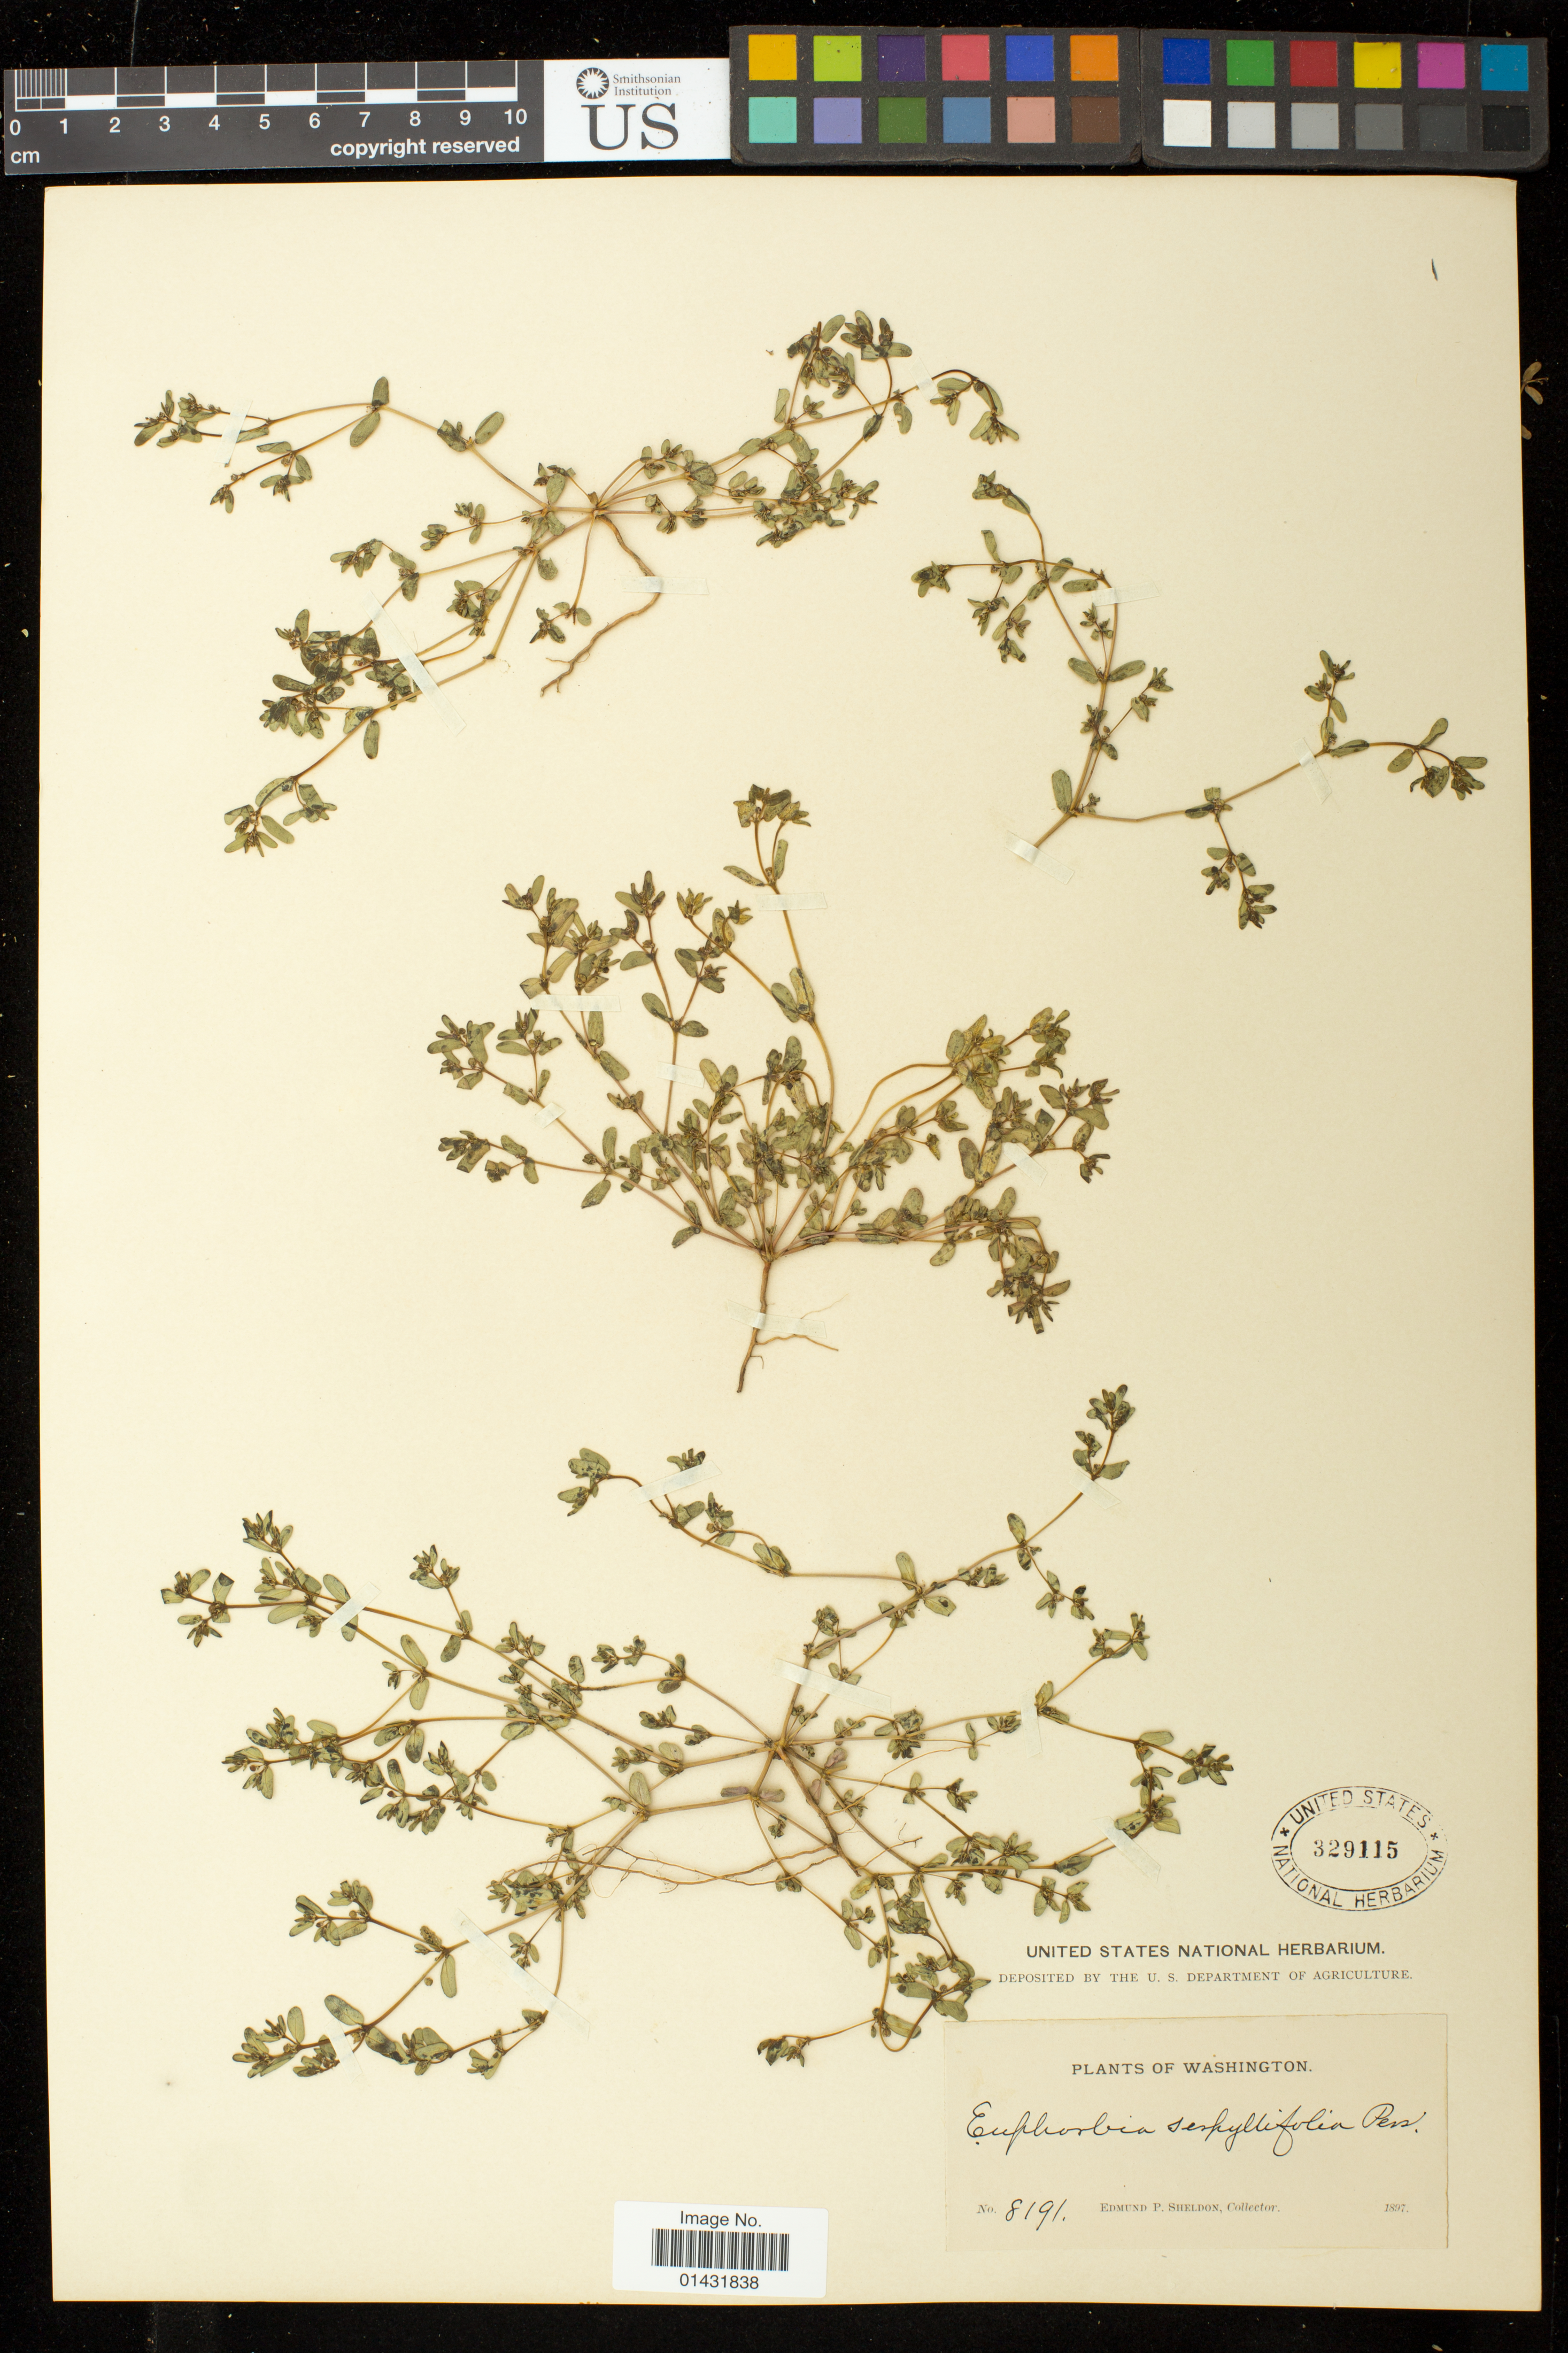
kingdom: Plantae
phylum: Tracheophyta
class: Magnoliopsida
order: Malpighiales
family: Euphorbiaceae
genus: Euphorbia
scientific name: Euphorbia glyptosperma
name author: Engelm.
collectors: E. P. Sheldon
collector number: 8191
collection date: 1897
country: United States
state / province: Washington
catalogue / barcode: US 329115